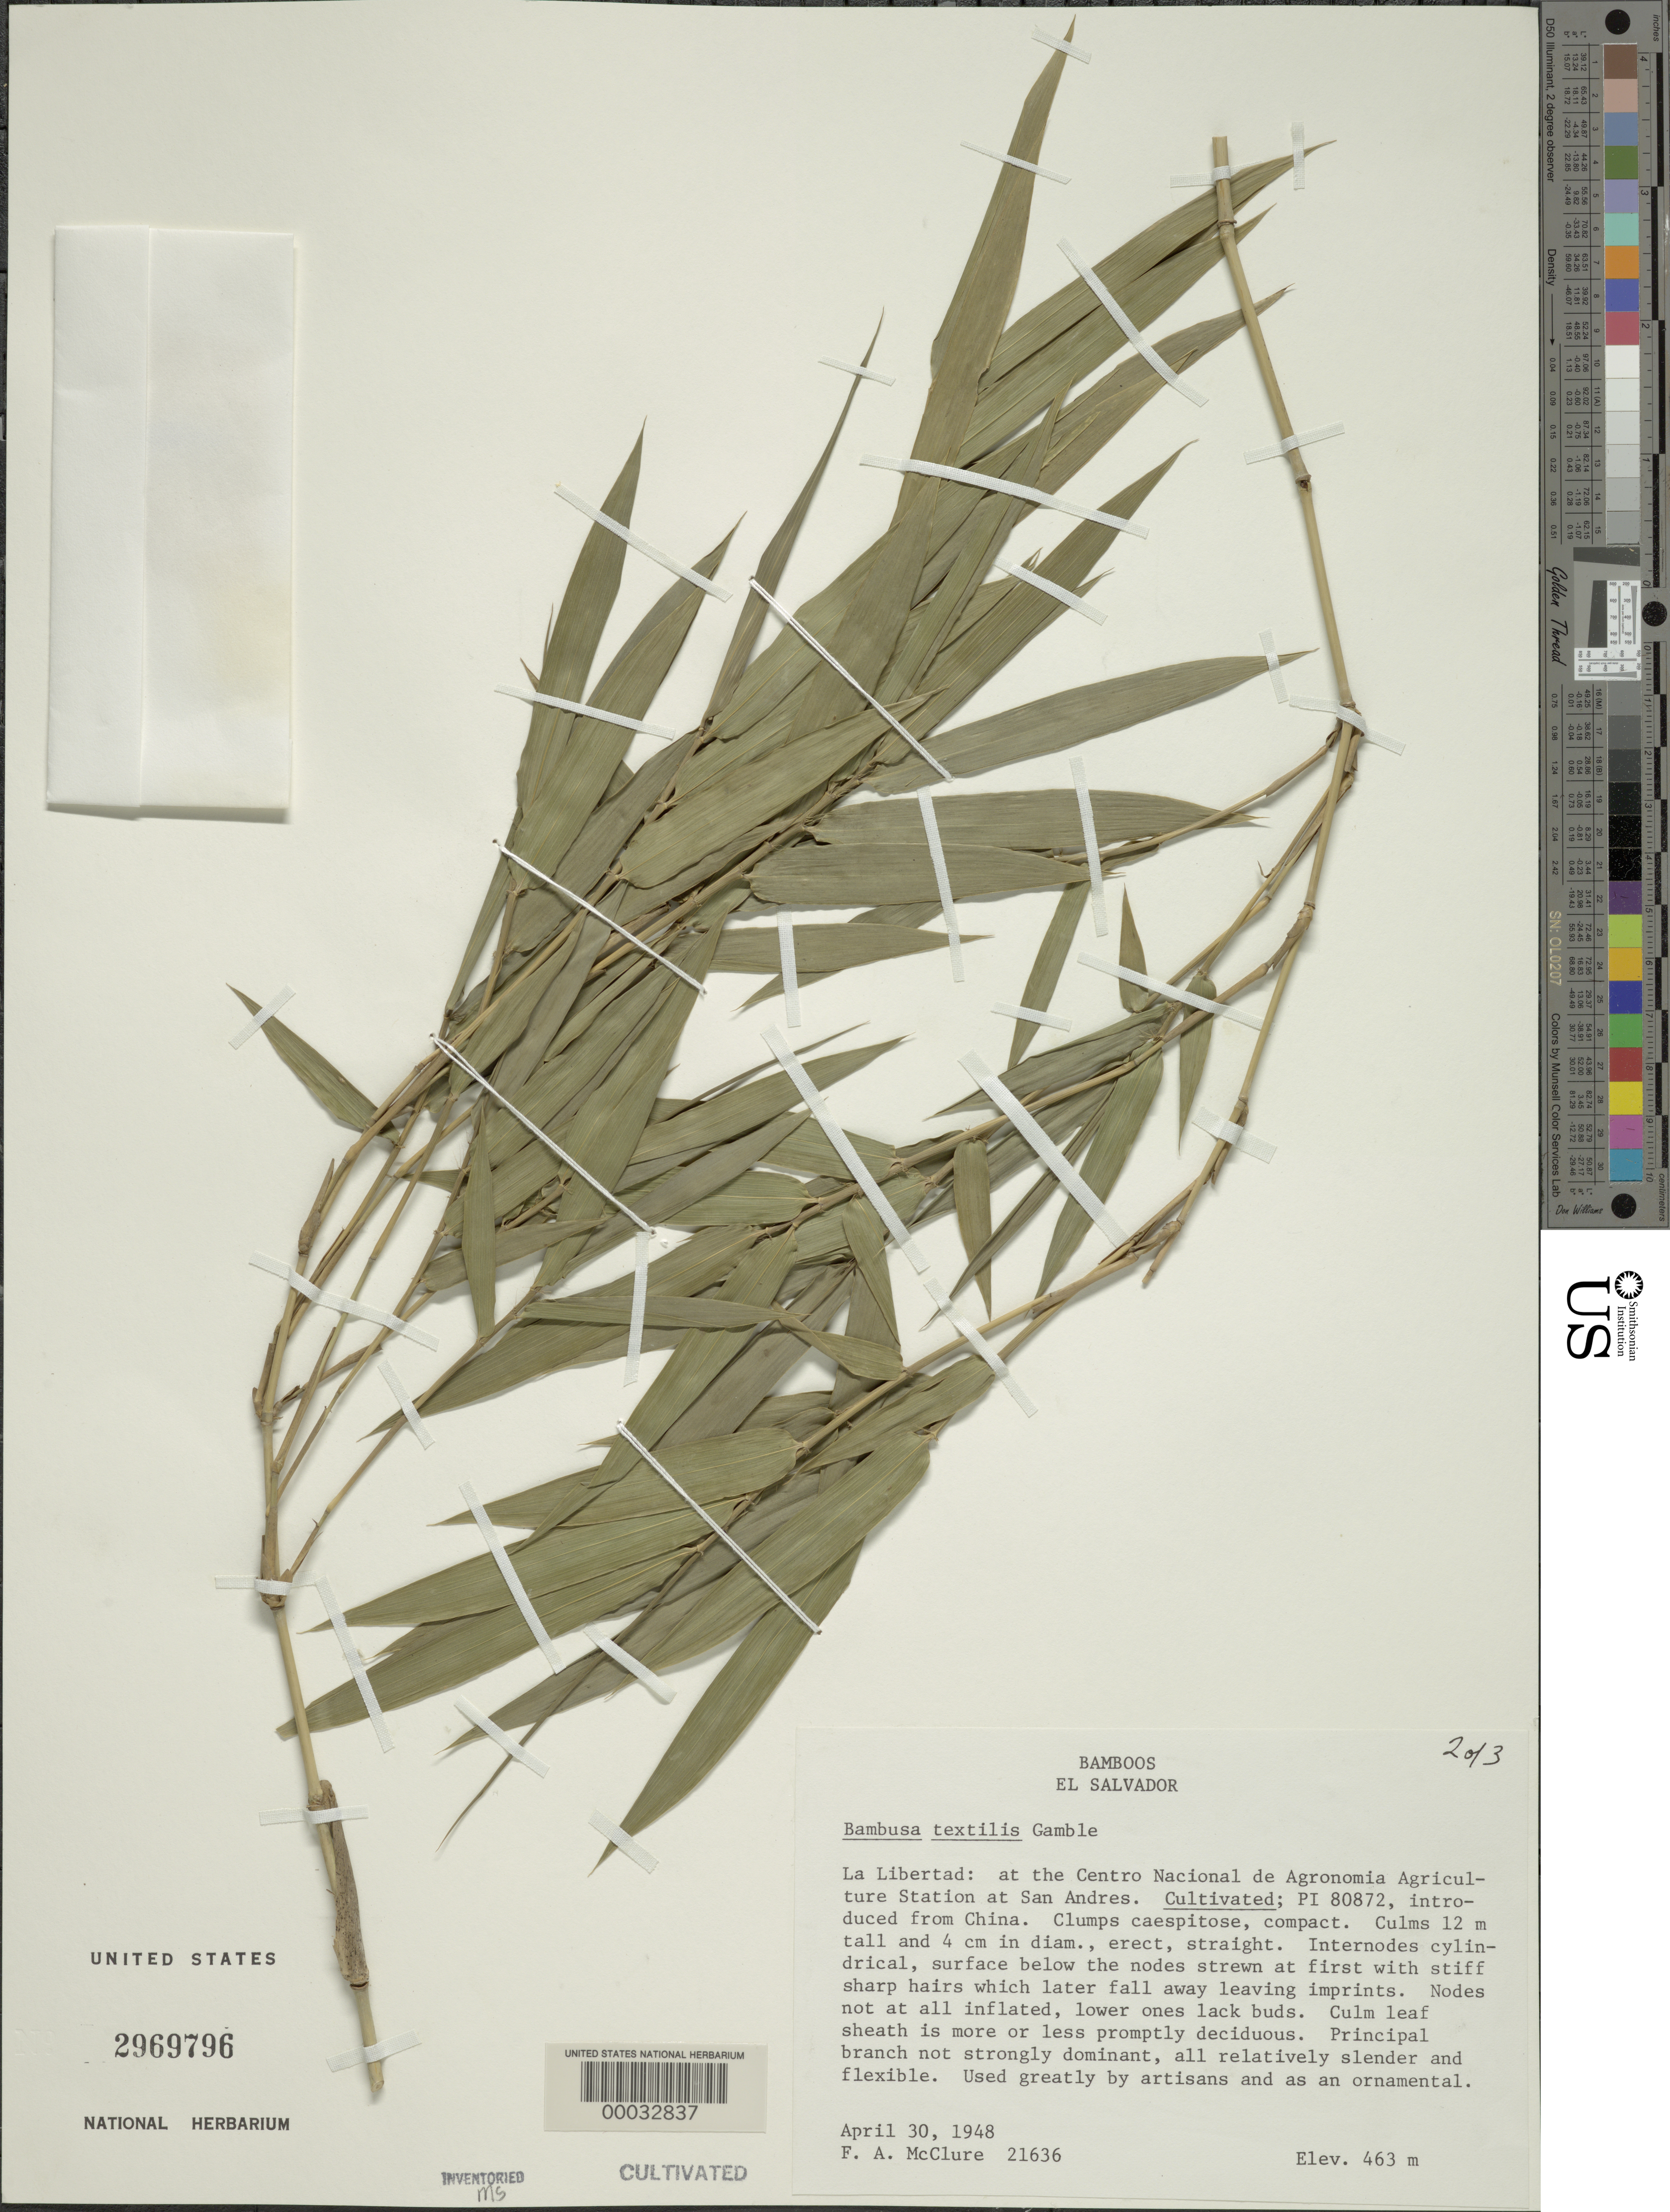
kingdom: Plantae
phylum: Tracheophyta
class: Liliopsida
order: Poales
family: Poaceae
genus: Bambusa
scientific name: Bambusa textilis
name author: McClure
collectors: F. A. McClure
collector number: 21636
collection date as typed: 30 Apr 1948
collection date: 1948-04-30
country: El Salvador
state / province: La Libertad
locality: At the centro nacional de agronomia agriculture station at san andres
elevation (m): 463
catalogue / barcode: US 2969796